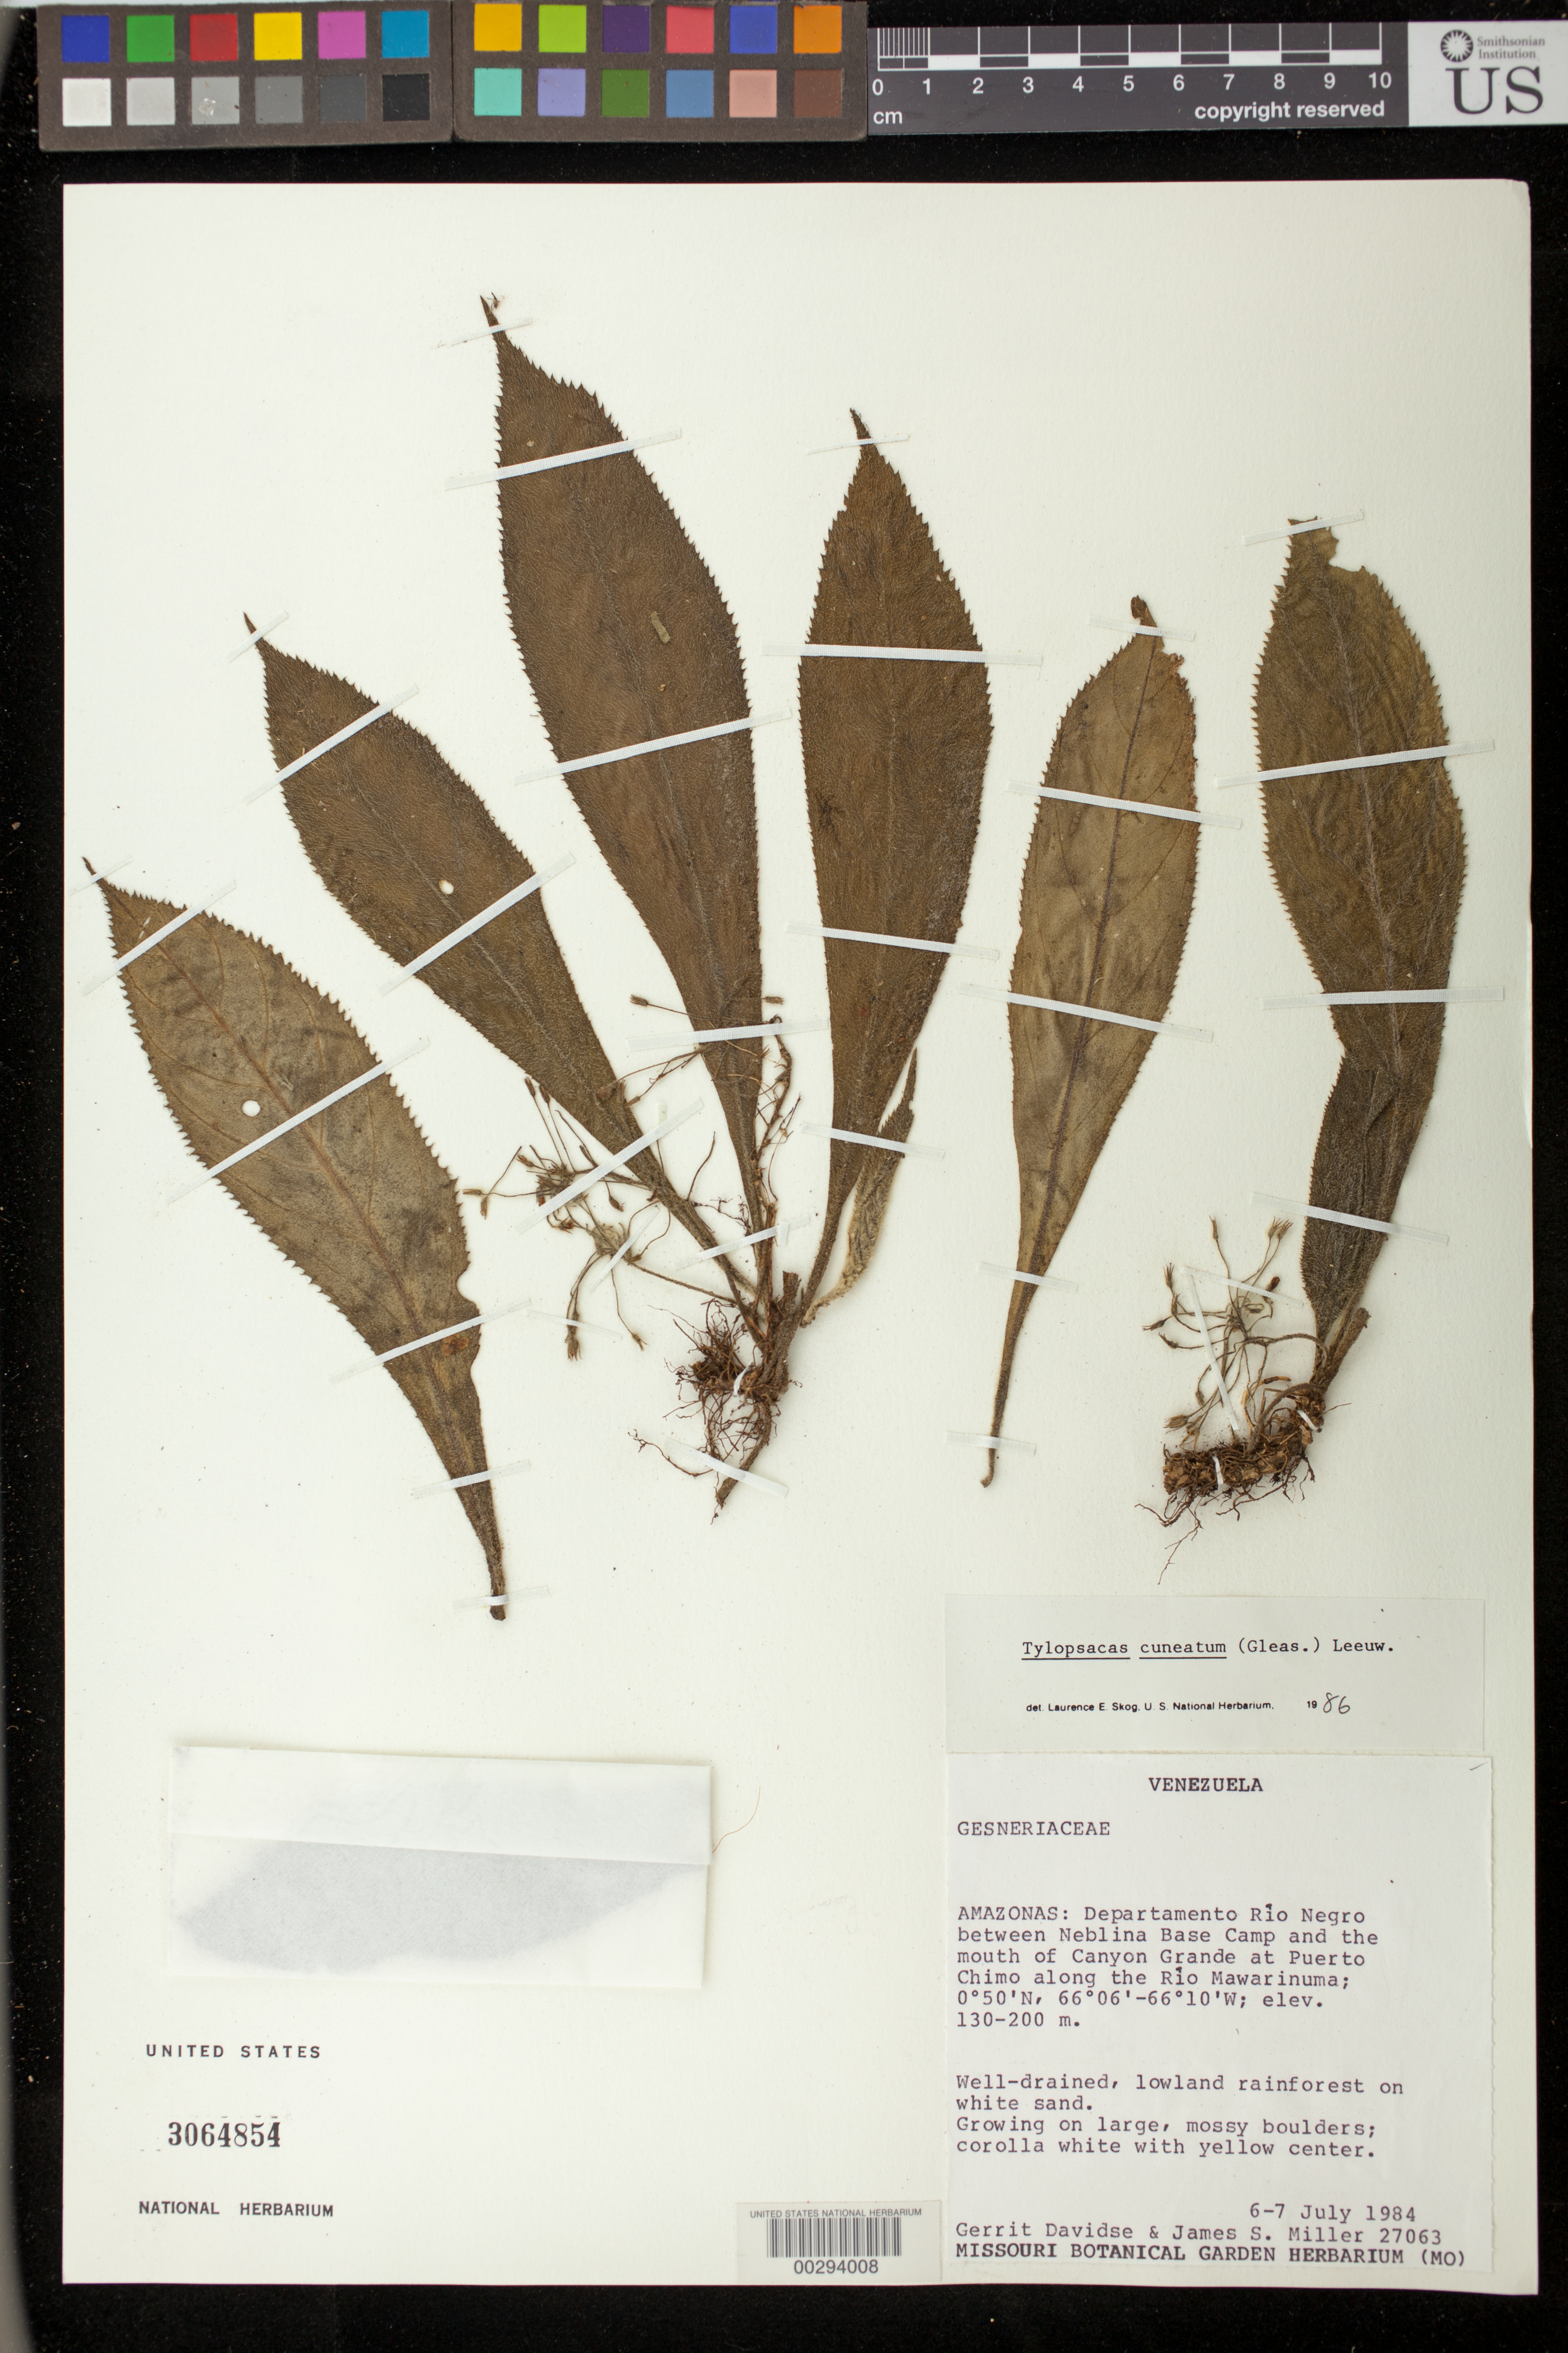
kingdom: Plantae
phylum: Tracheophyta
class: Magnoliopsida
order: Lamiales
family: Gesneriaceae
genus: Tylopsacas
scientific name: Tylopsacas cuneata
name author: (Gleason) Leeuwenb.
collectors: G. Davidse & J. S. Miller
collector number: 27063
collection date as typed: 6-7 Jul 1984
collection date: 1984-07-06/1984-07-07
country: Venezuela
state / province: Amazonas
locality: Rio Negro Dept., between Neblina base camp and the mouth of Canyon Grande at Puerto Chimo along the Rio Mawarinuma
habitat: Well-drained, lowland rainforest on white sand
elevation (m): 130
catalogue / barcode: US 3064854